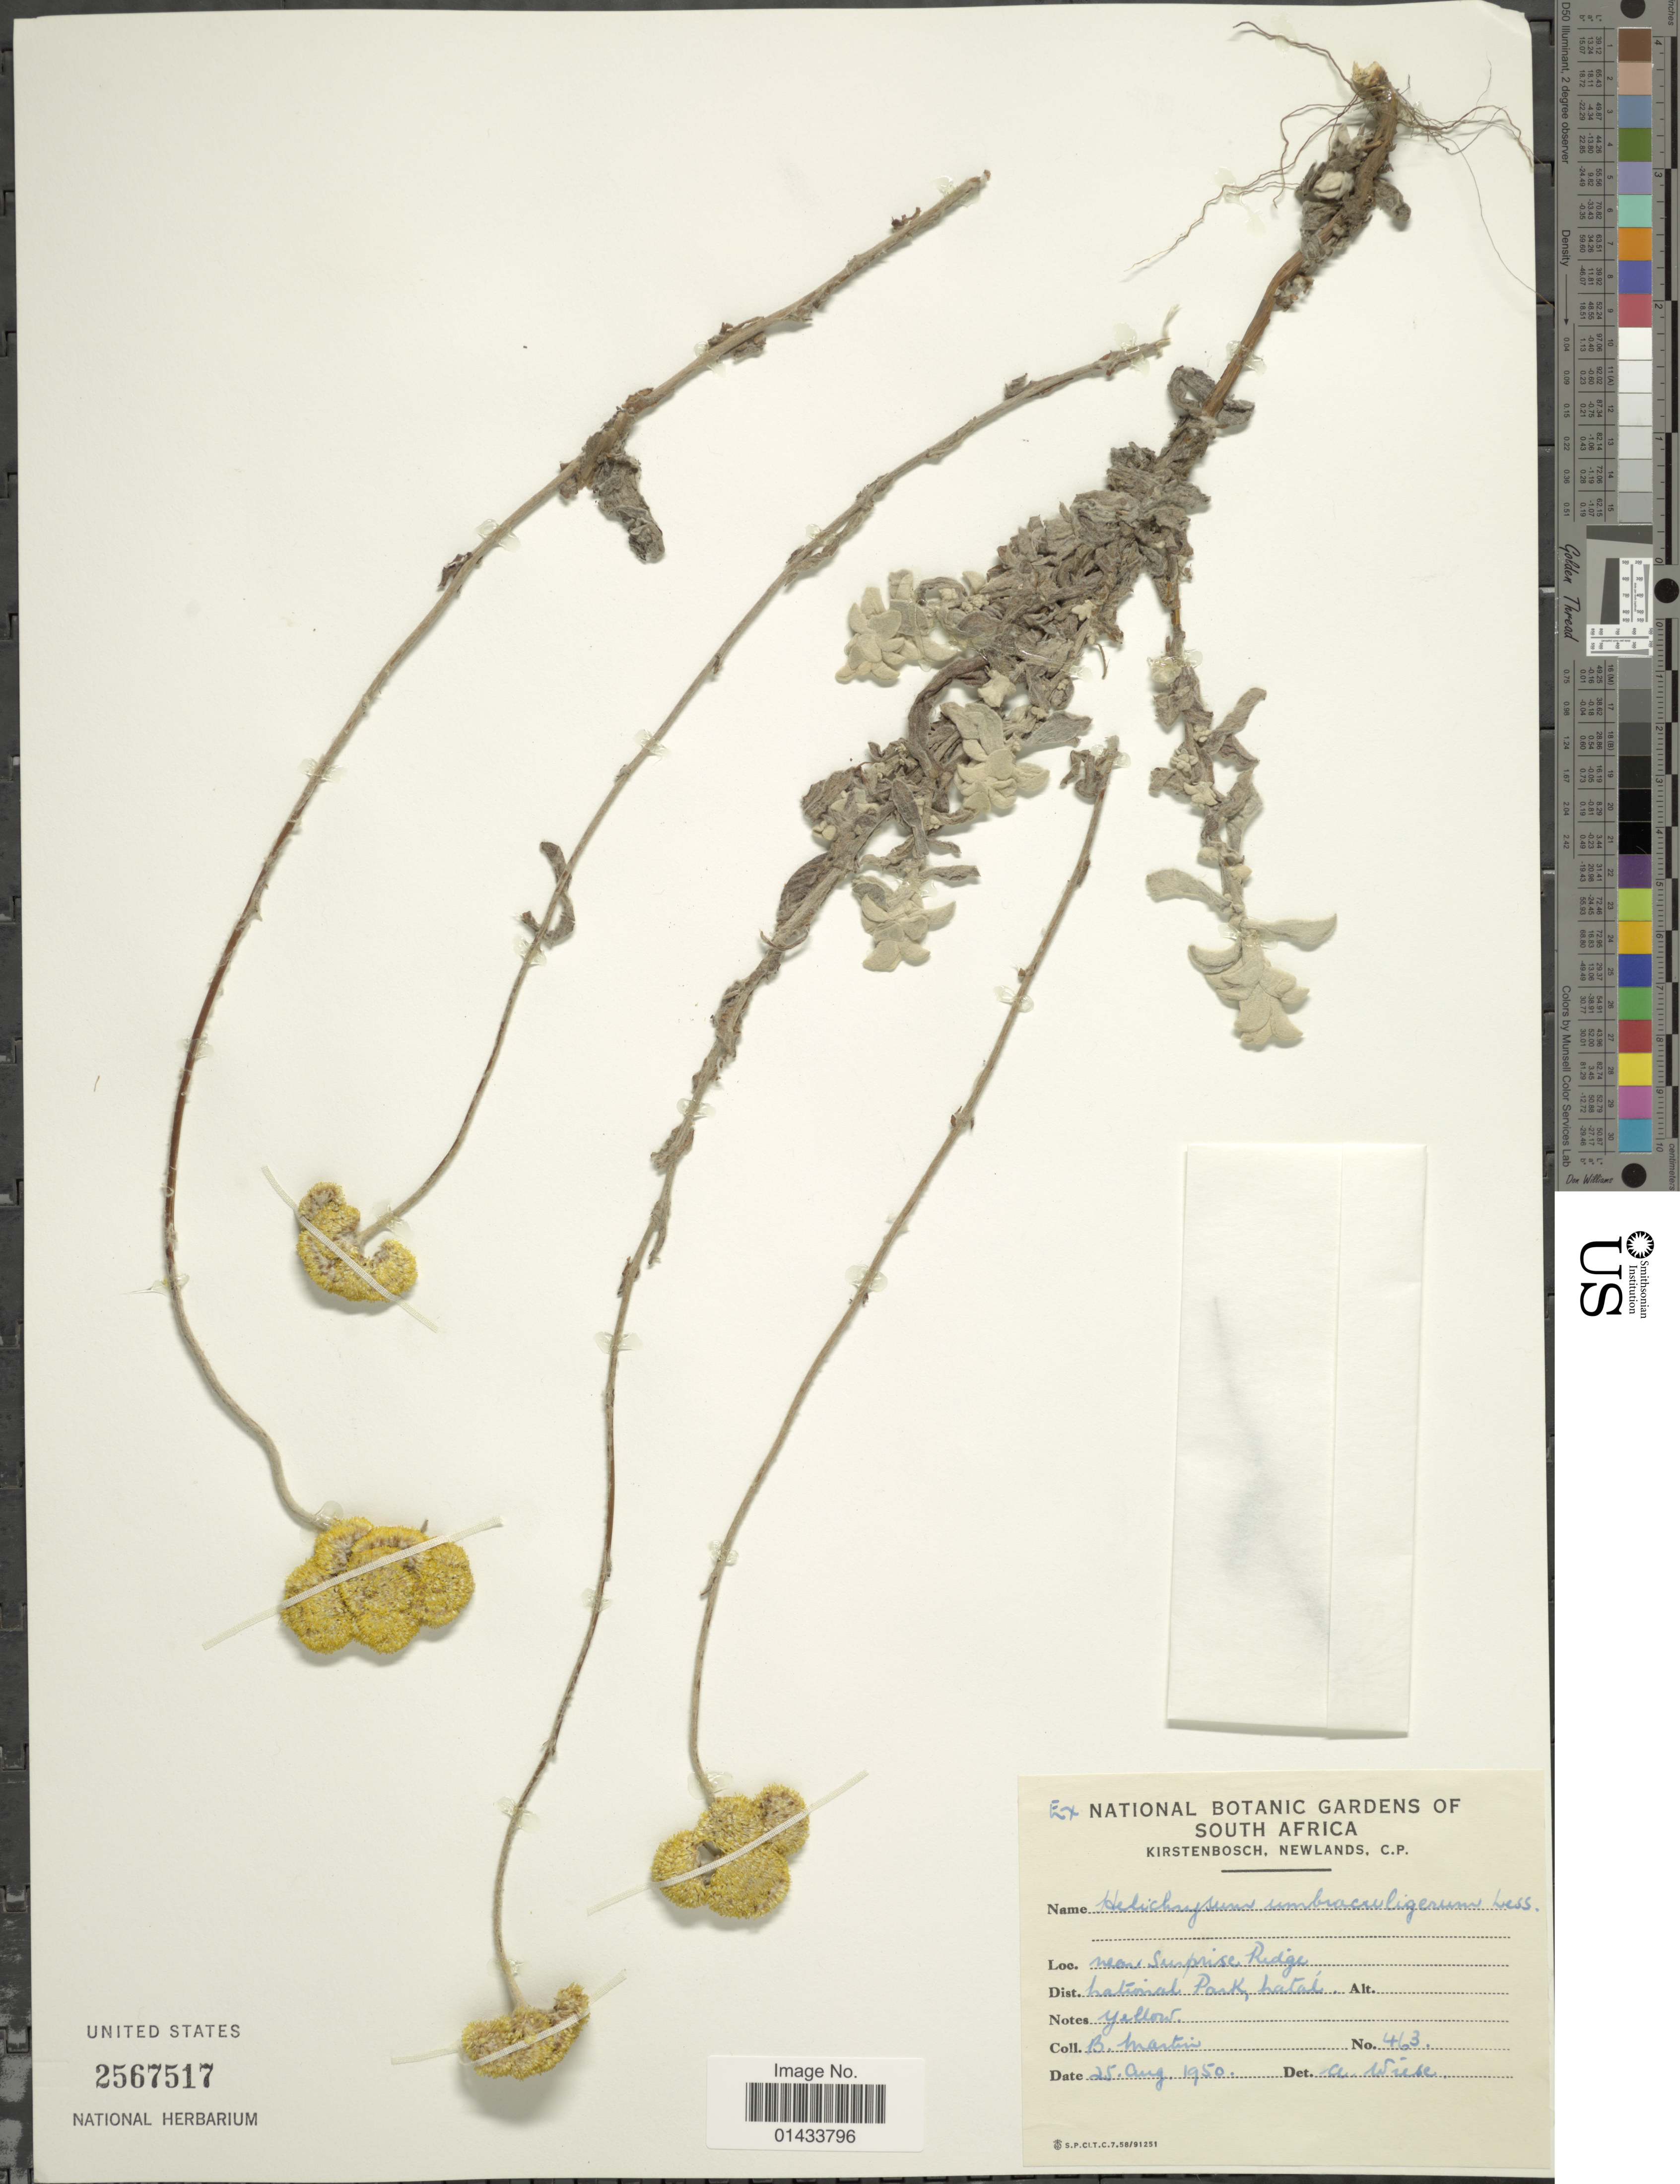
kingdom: Plantae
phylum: Tracheophyta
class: Magnoliopsida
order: Asterales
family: Asteraceae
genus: Helichrysum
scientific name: Helichrysum umbraculigerum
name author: Less.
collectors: B. Martin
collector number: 463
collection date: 1950-08-25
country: South Africa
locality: Near Surprise Ridge, Dist. National Park Natal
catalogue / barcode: US 2567517